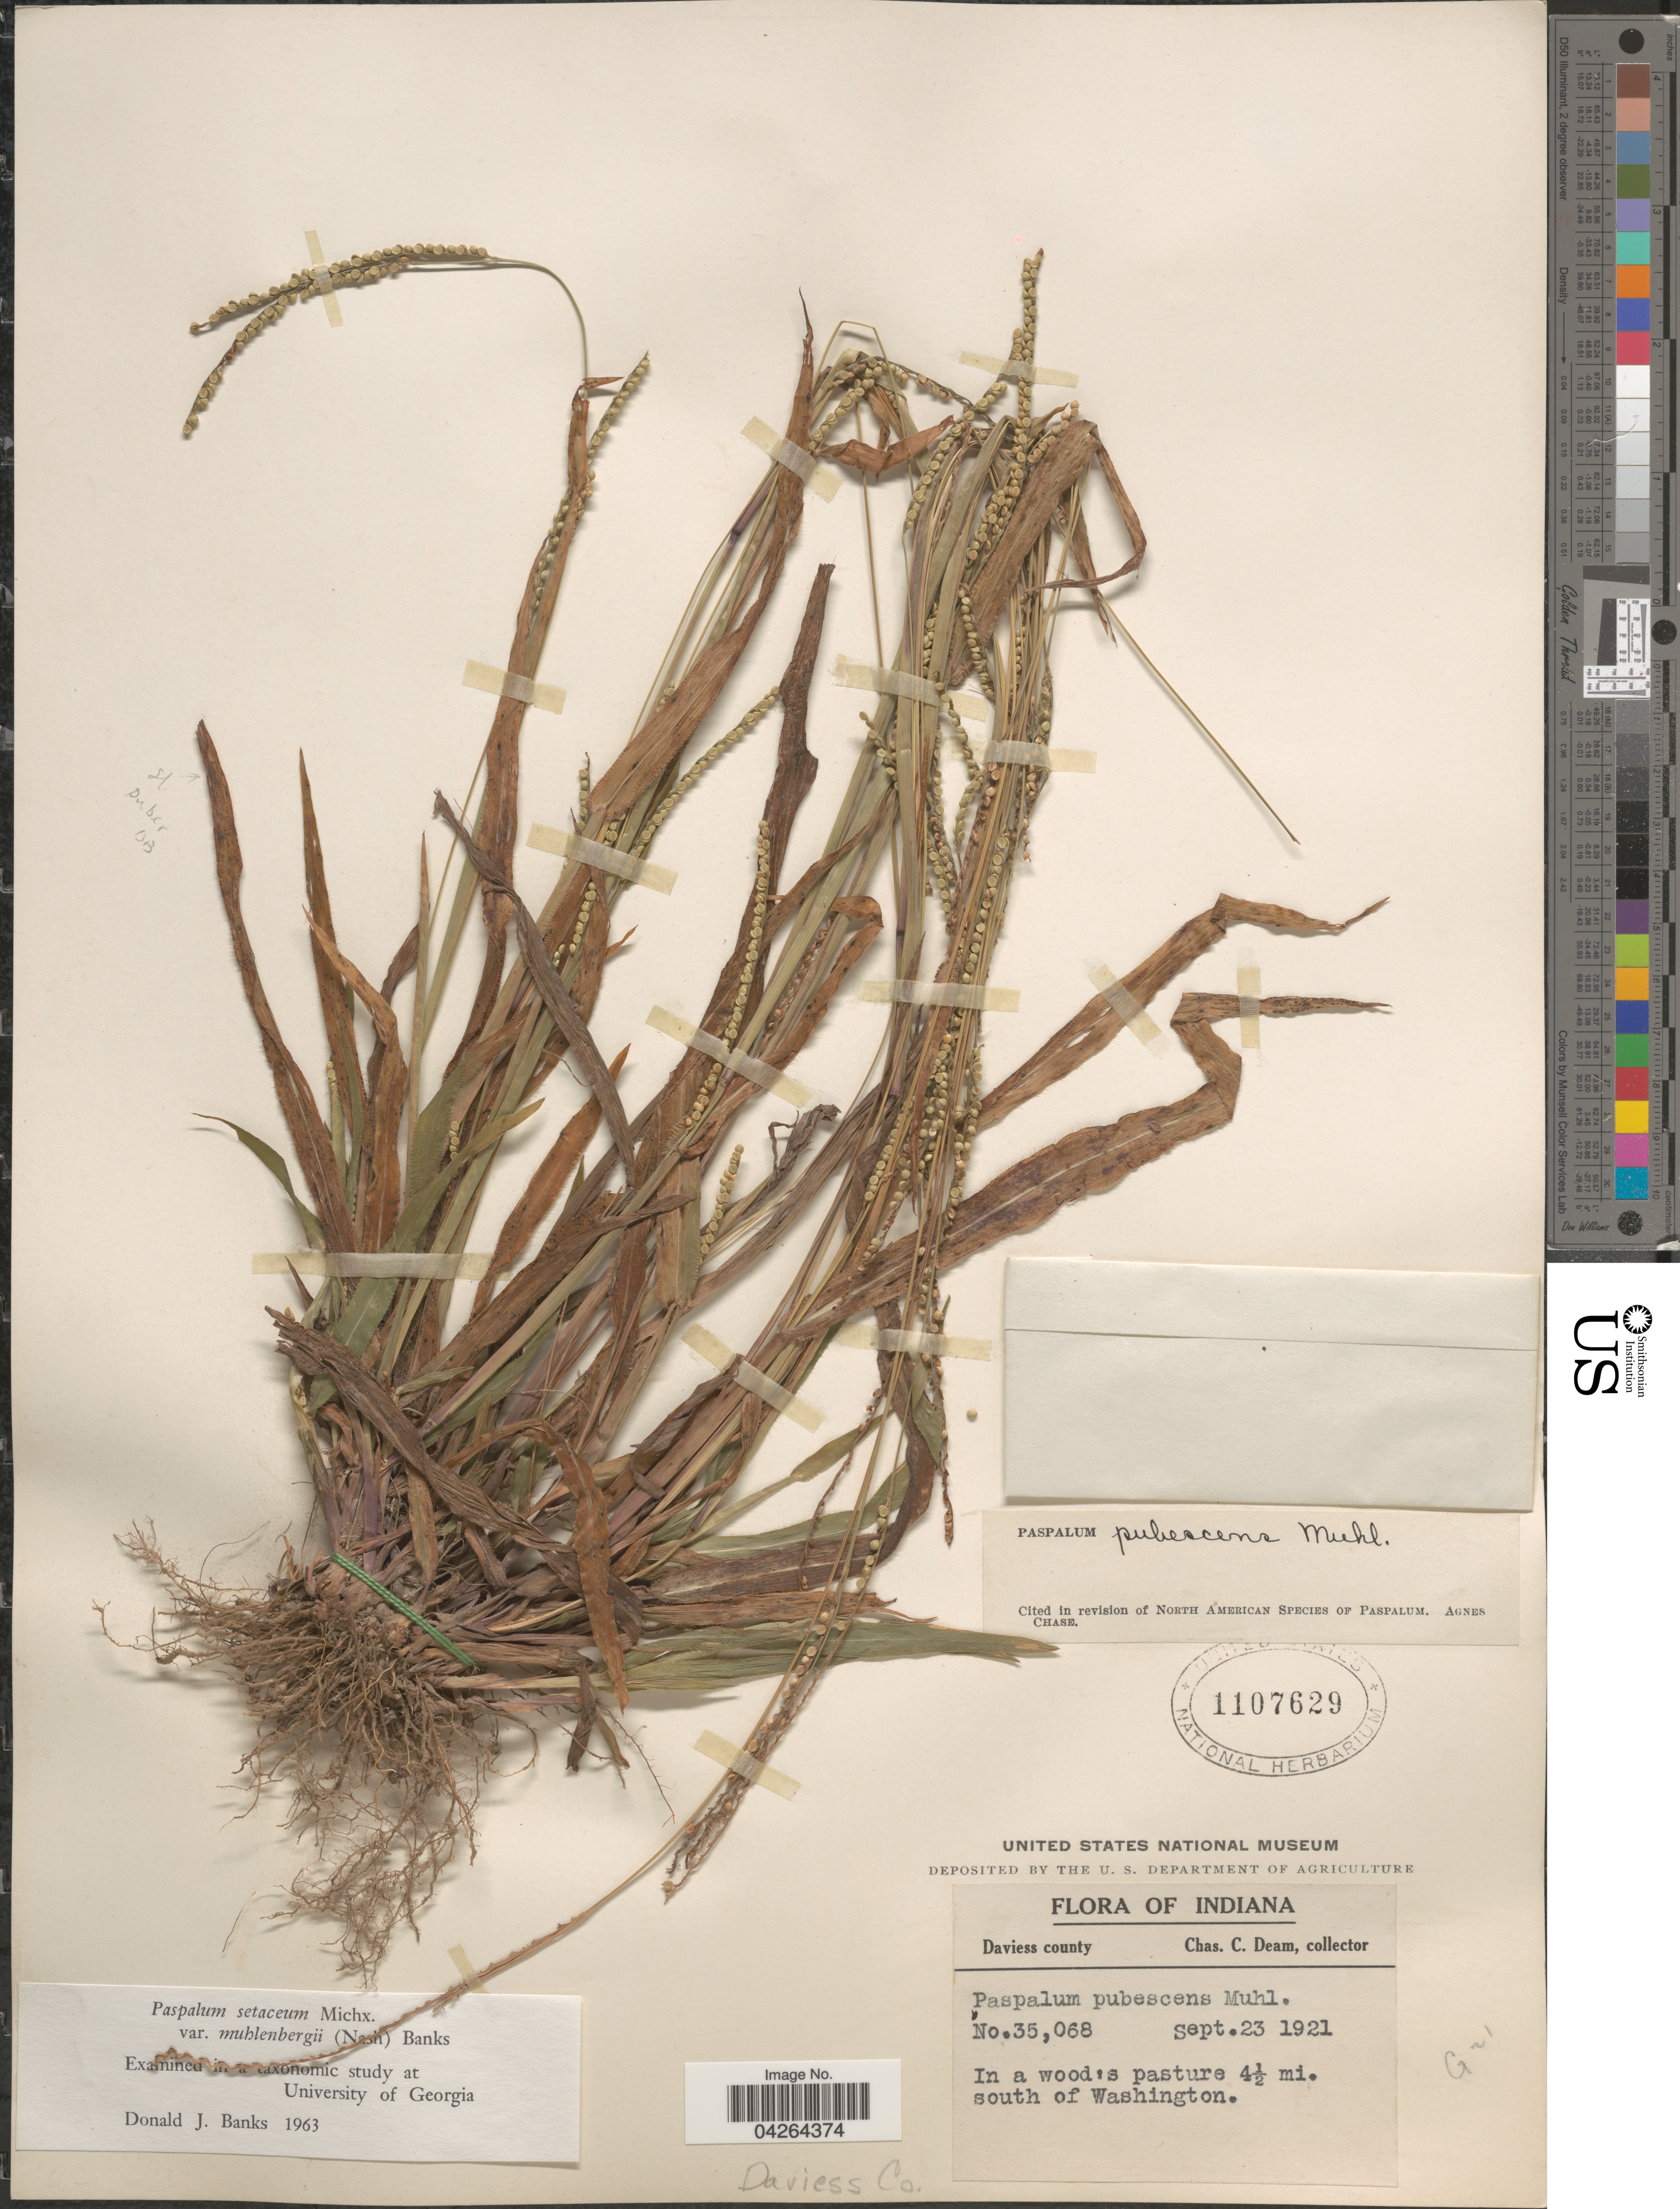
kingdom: Plantae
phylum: Tracheophyta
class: Liliopsida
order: Poales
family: Poaceae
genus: Paspalum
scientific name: Paspalum setaceum var. muhlenbergii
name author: (Nash) D.J. Banks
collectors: C. C. Deam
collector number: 35068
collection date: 1921-09-23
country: United States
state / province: Indiana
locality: Daviess county. In a wood's pasture 4½ mi. south of Washington.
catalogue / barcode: US 1107629